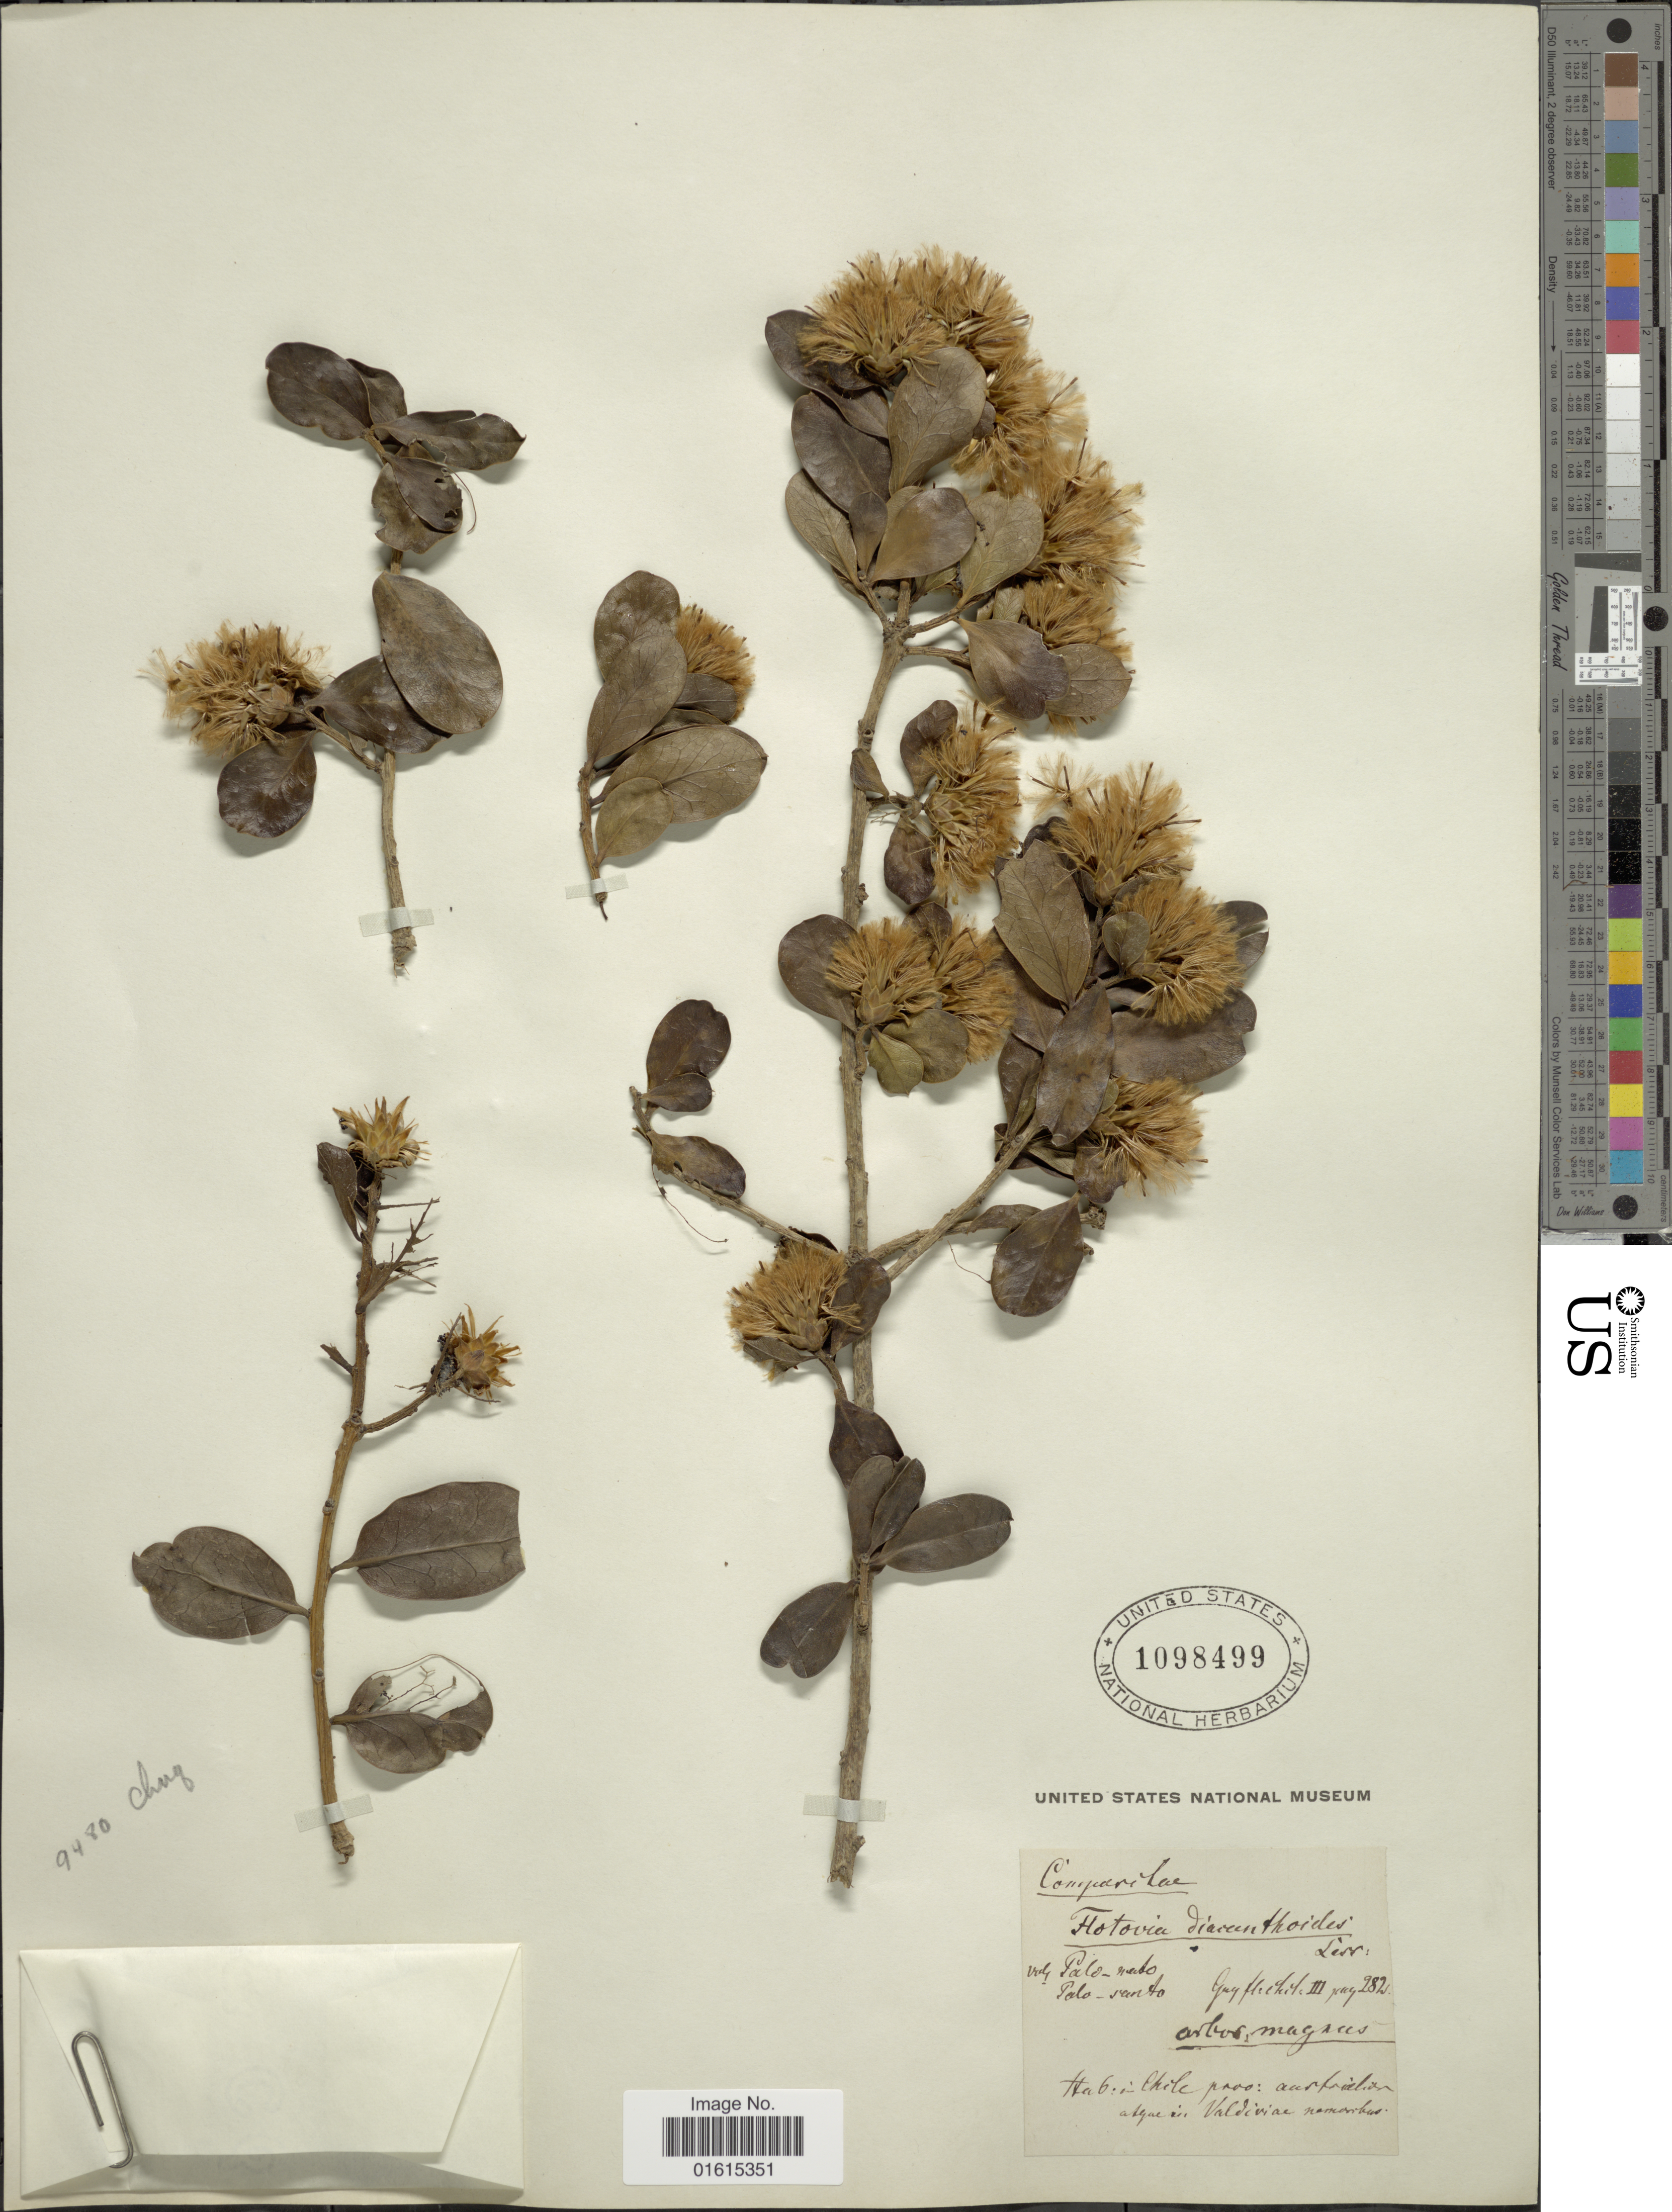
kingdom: Plantae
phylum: Tracheophyta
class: Magnoliopsida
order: Asterales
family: Asteraceae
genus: Dasyphyllum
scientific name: Dasyphyllum diacanthoides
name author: (Less.) Cabrera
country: Chile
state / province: Los Ríos (XIV)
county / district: Valdivia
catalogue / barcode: US 1098499